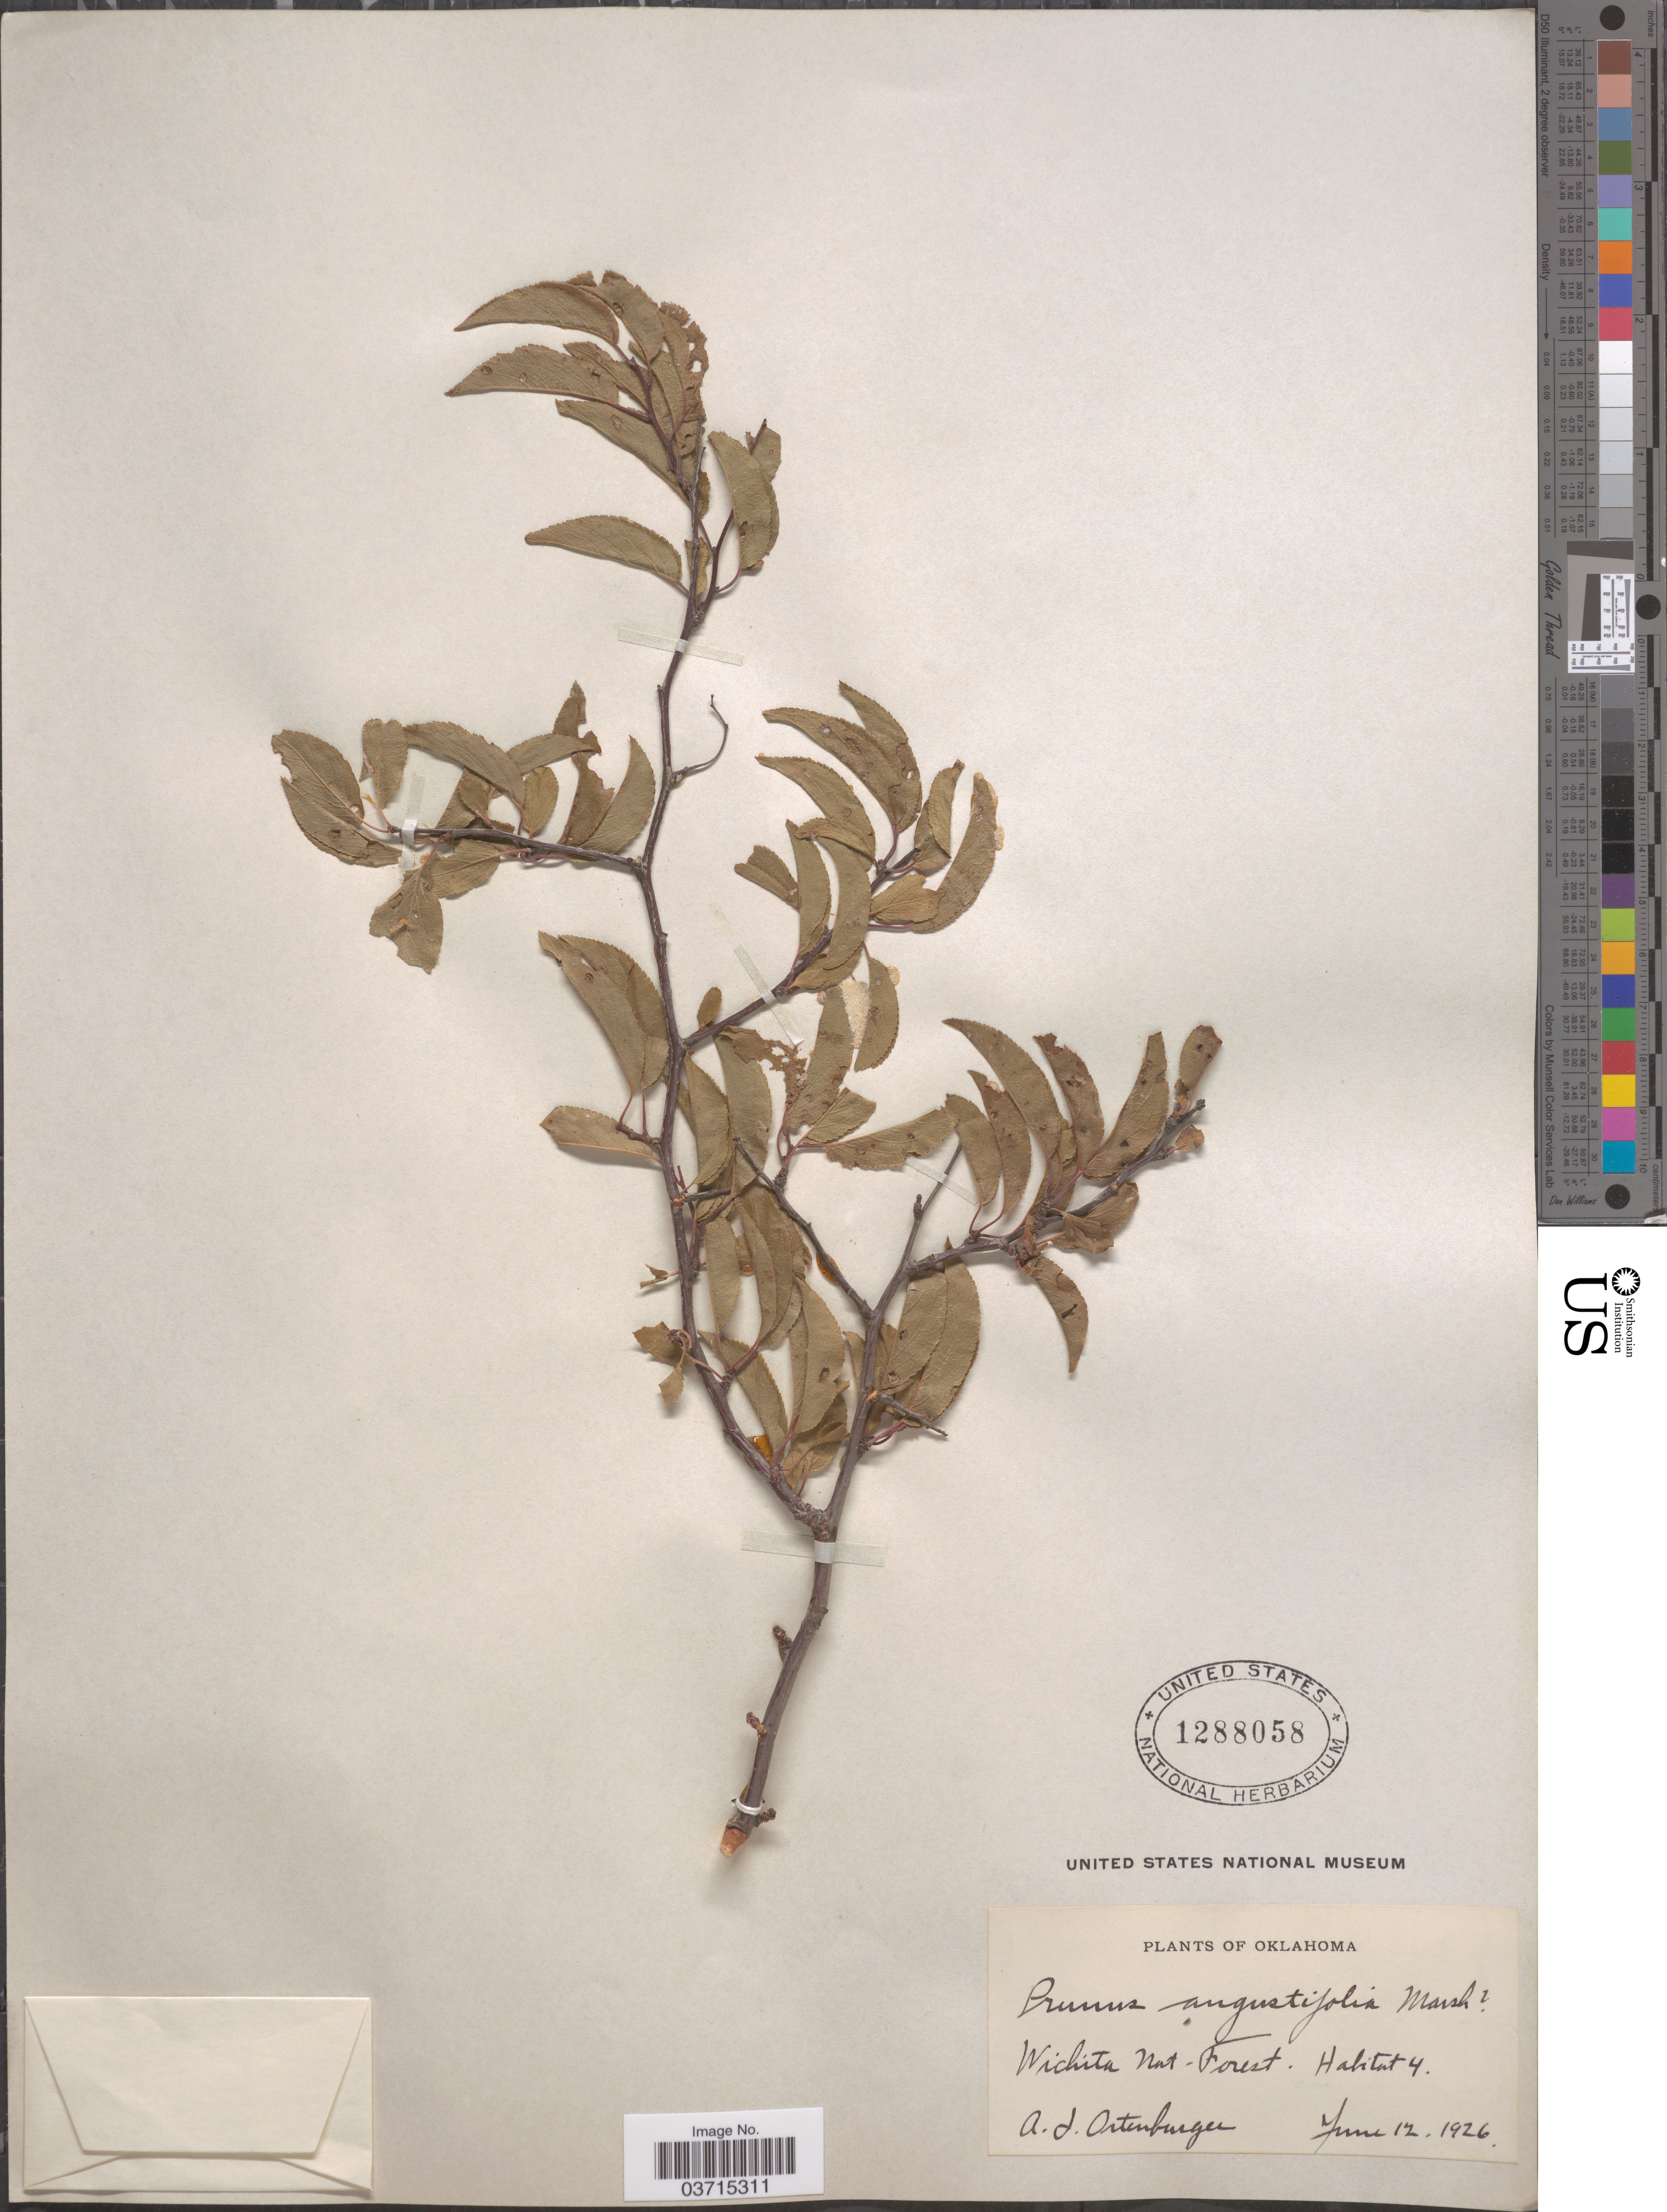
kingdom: Plantae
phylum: Tracheophyta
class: Magnoliopsida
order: Rosales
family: Rosaceae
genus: Prunus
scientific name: Prunus angustifolia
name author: Marshall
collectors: A. Ortenburger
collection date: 1926-06-12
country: United States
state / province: Oklahoma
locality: Wichita Mt. Forest. Habitat 4.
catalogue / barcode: US 1288058